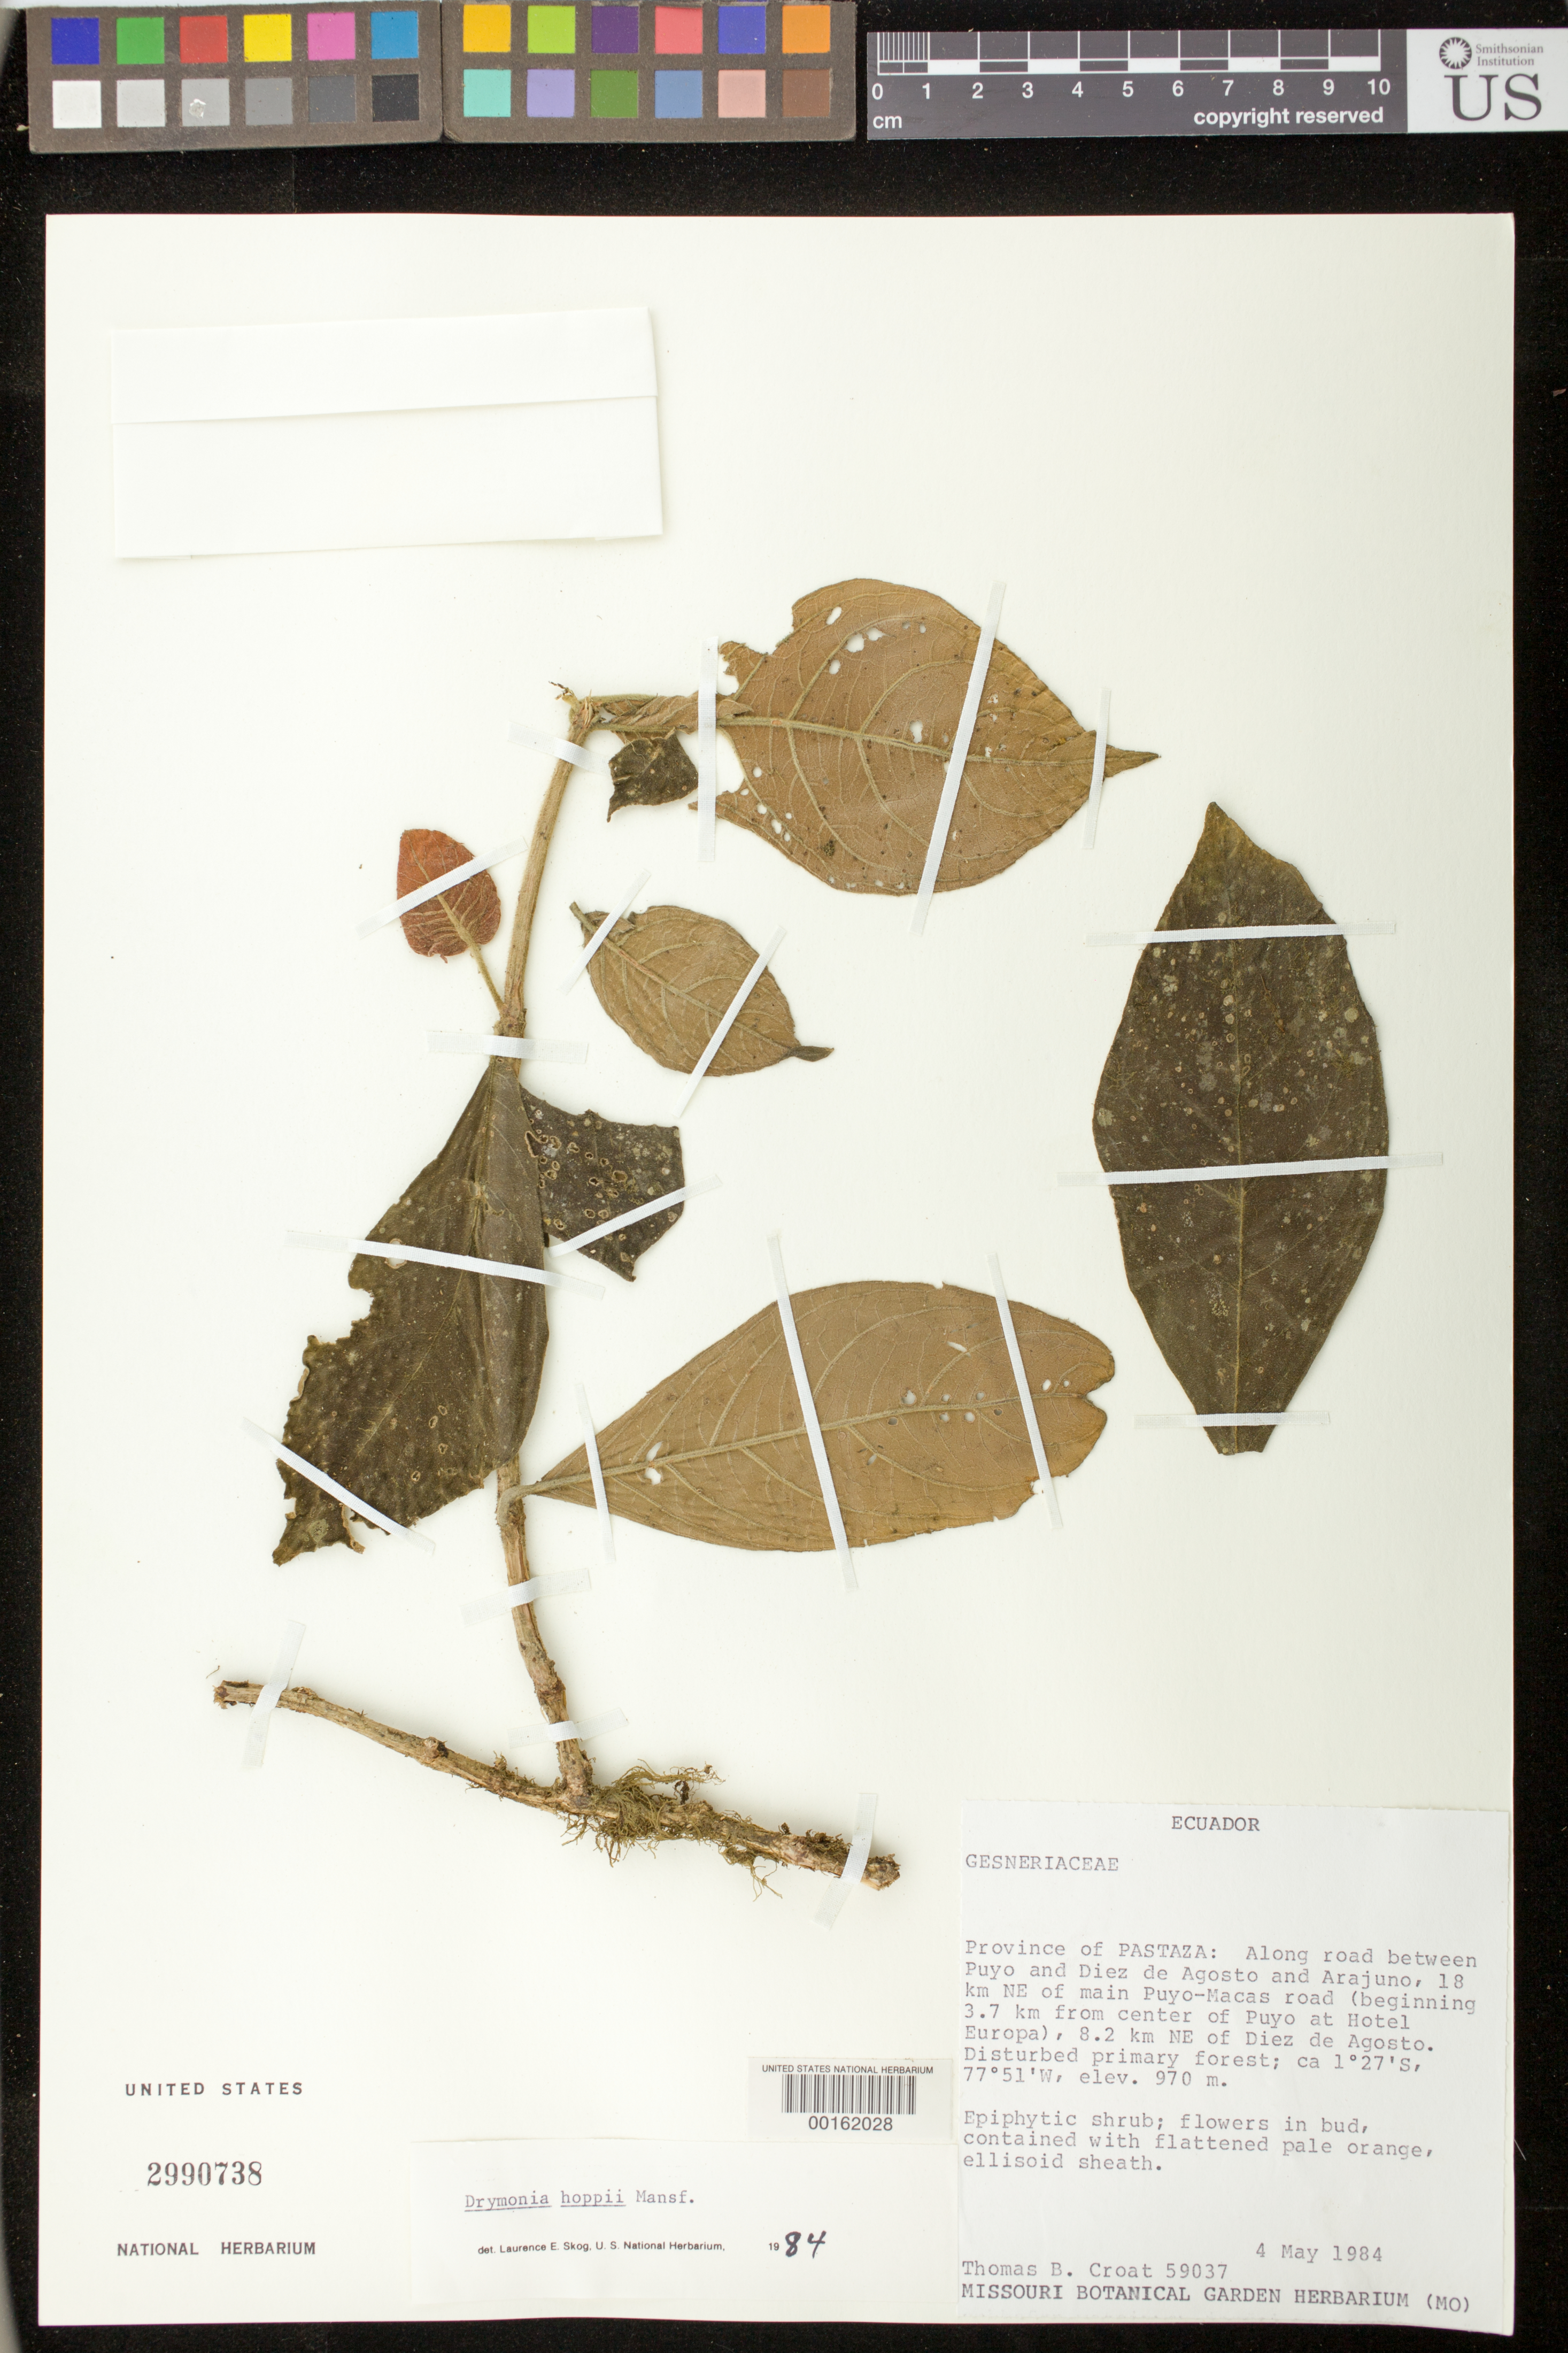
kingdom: Plantae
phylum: Tracheophyta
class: Magnoliopsida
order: Lamiales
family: Gesneriaceae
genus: Drymonia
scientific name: Drymonia hoppii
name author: (Mansf.) Wiehler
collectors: T. B. Croat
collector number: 59037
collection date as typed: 04 May 1984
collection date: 1984-05-04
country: Ecuador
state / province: Pastaza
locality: Along road between Puyo and Diez de Agosto and Arajuno, 18 km NE of main Puyo-Macas rd, 8.2 km NE of Diez de Agosto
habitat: Disturbed primary forest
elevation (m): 970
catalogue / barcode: US 2990738